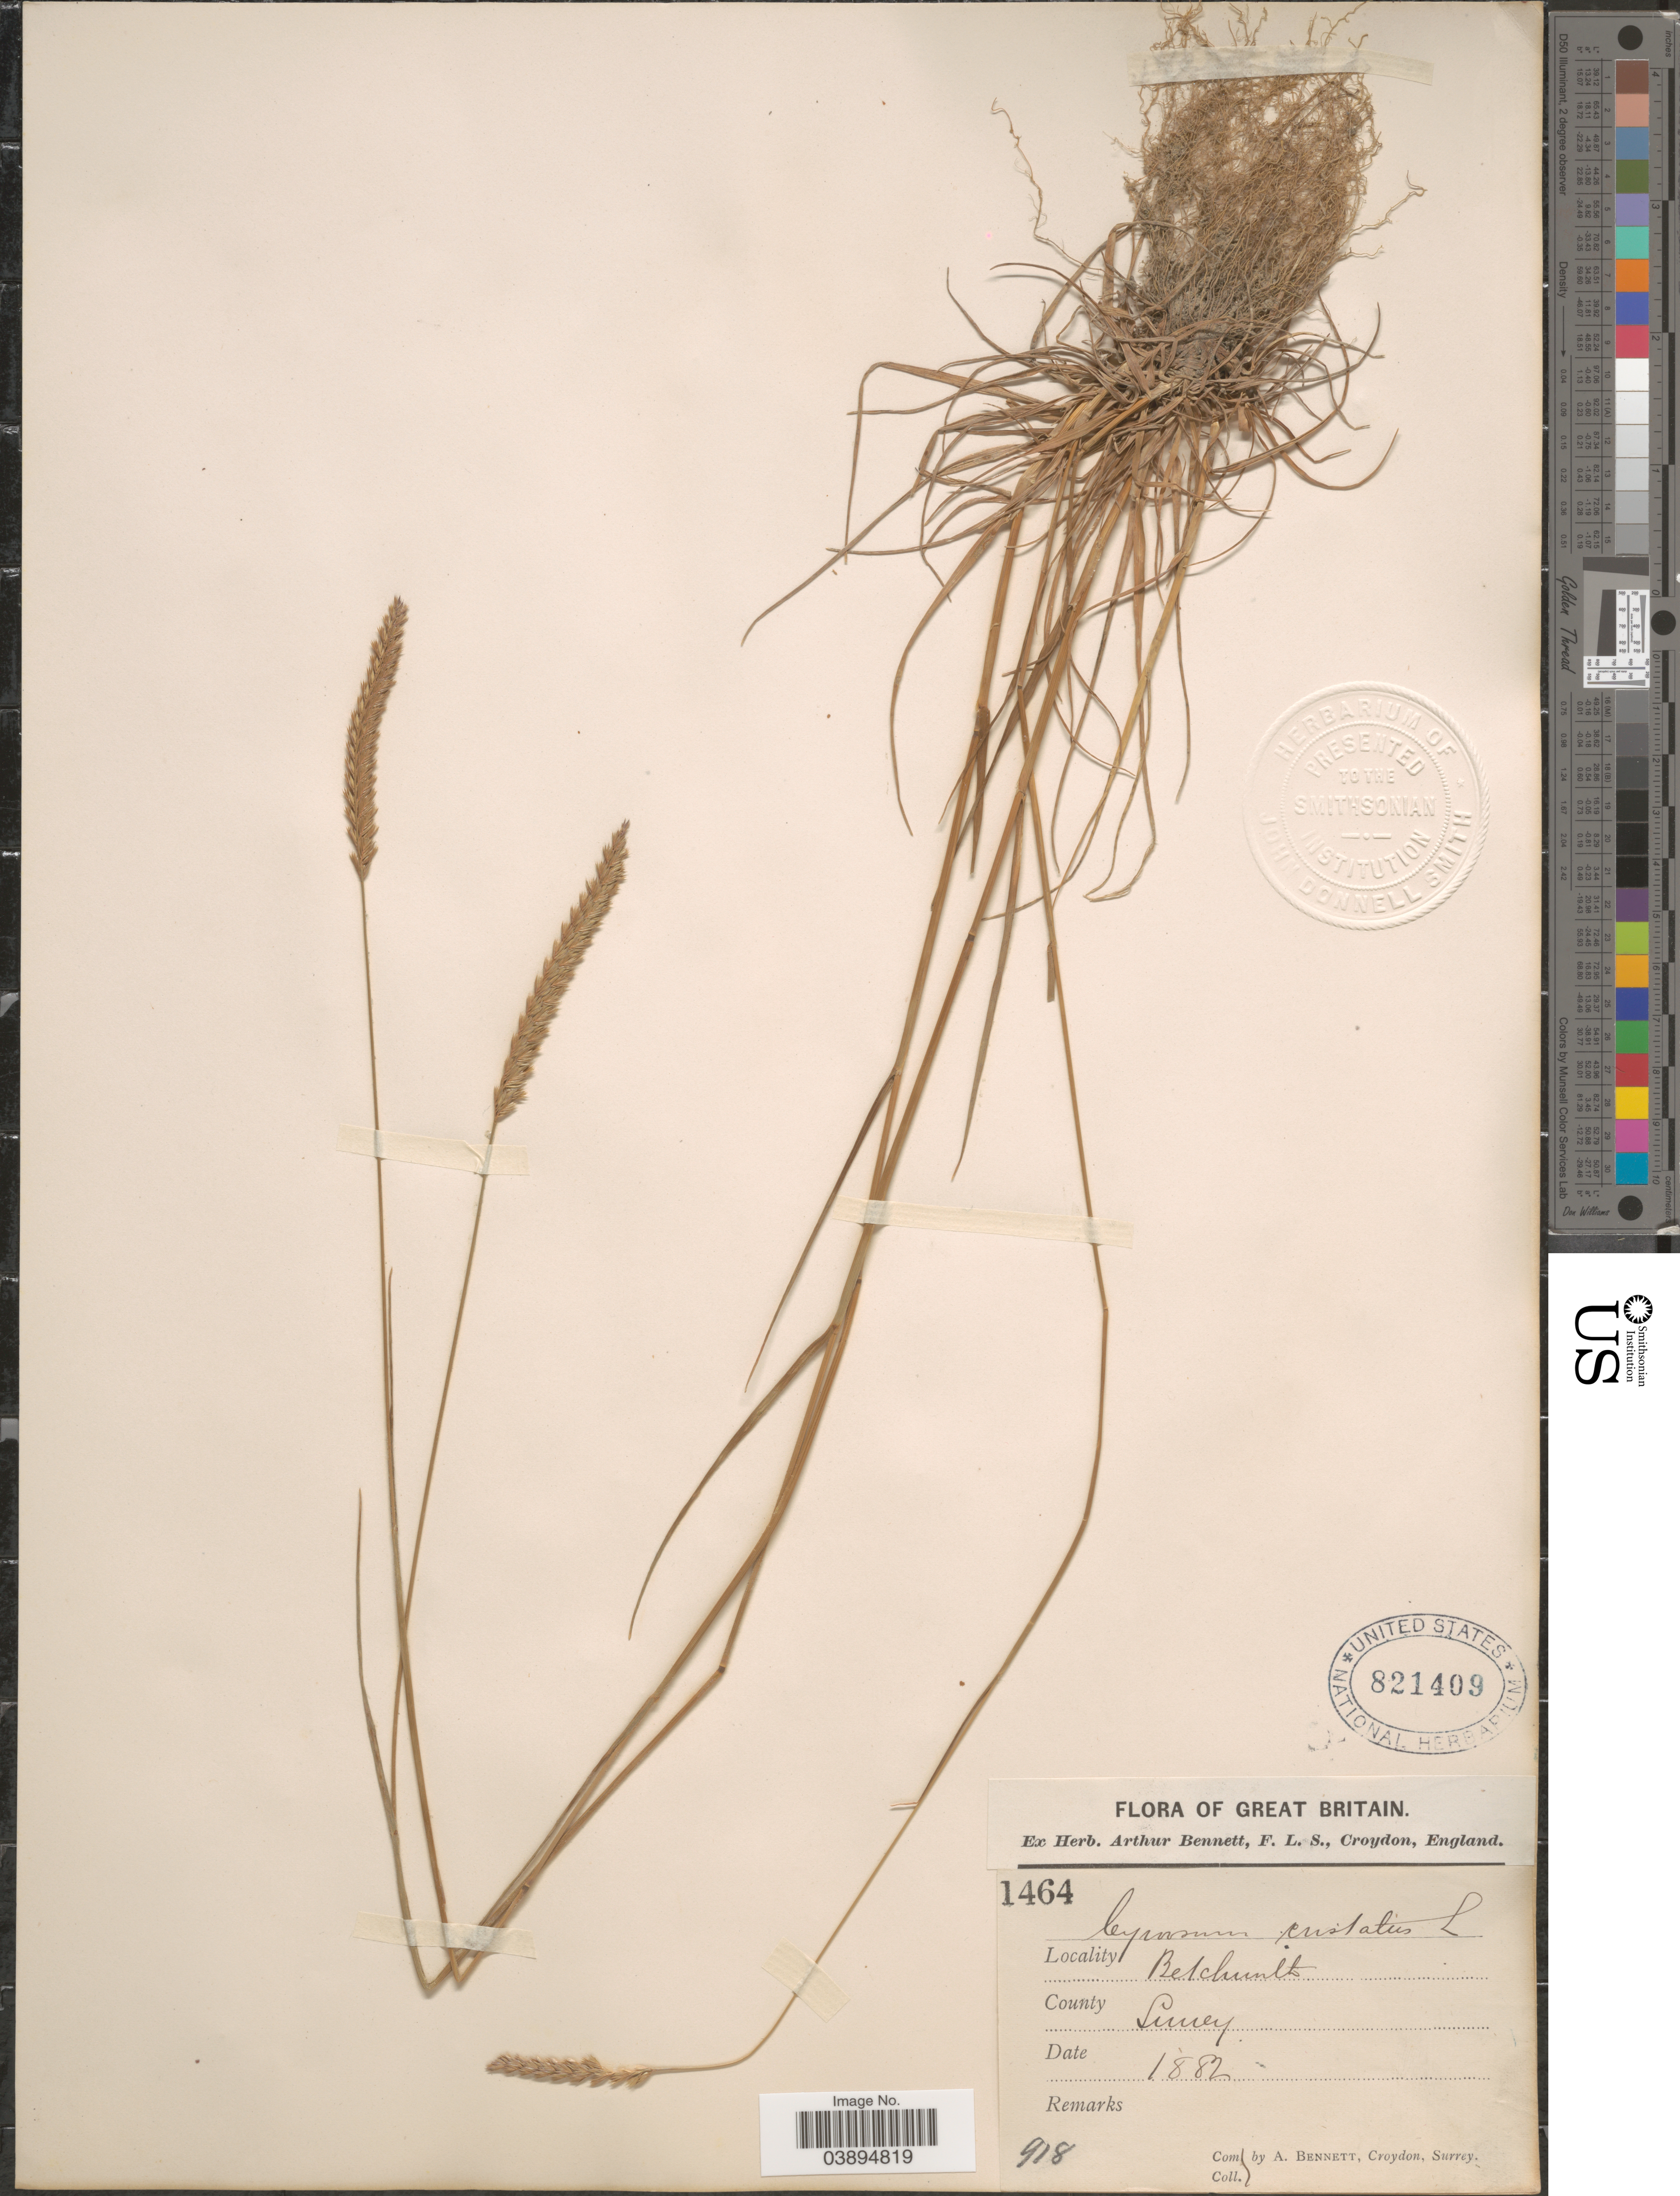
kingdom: Plantae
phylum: Tracheophyta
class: Liliopsida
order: Poales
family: Poaceae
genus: Cynosurus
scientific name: Cynosurus cristatus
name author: L.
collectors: A. Bennett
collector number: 918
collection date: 1882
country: United Kingdom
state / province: England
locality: Great Britain. County Surrey. Betchworth.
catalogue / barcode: US 821409